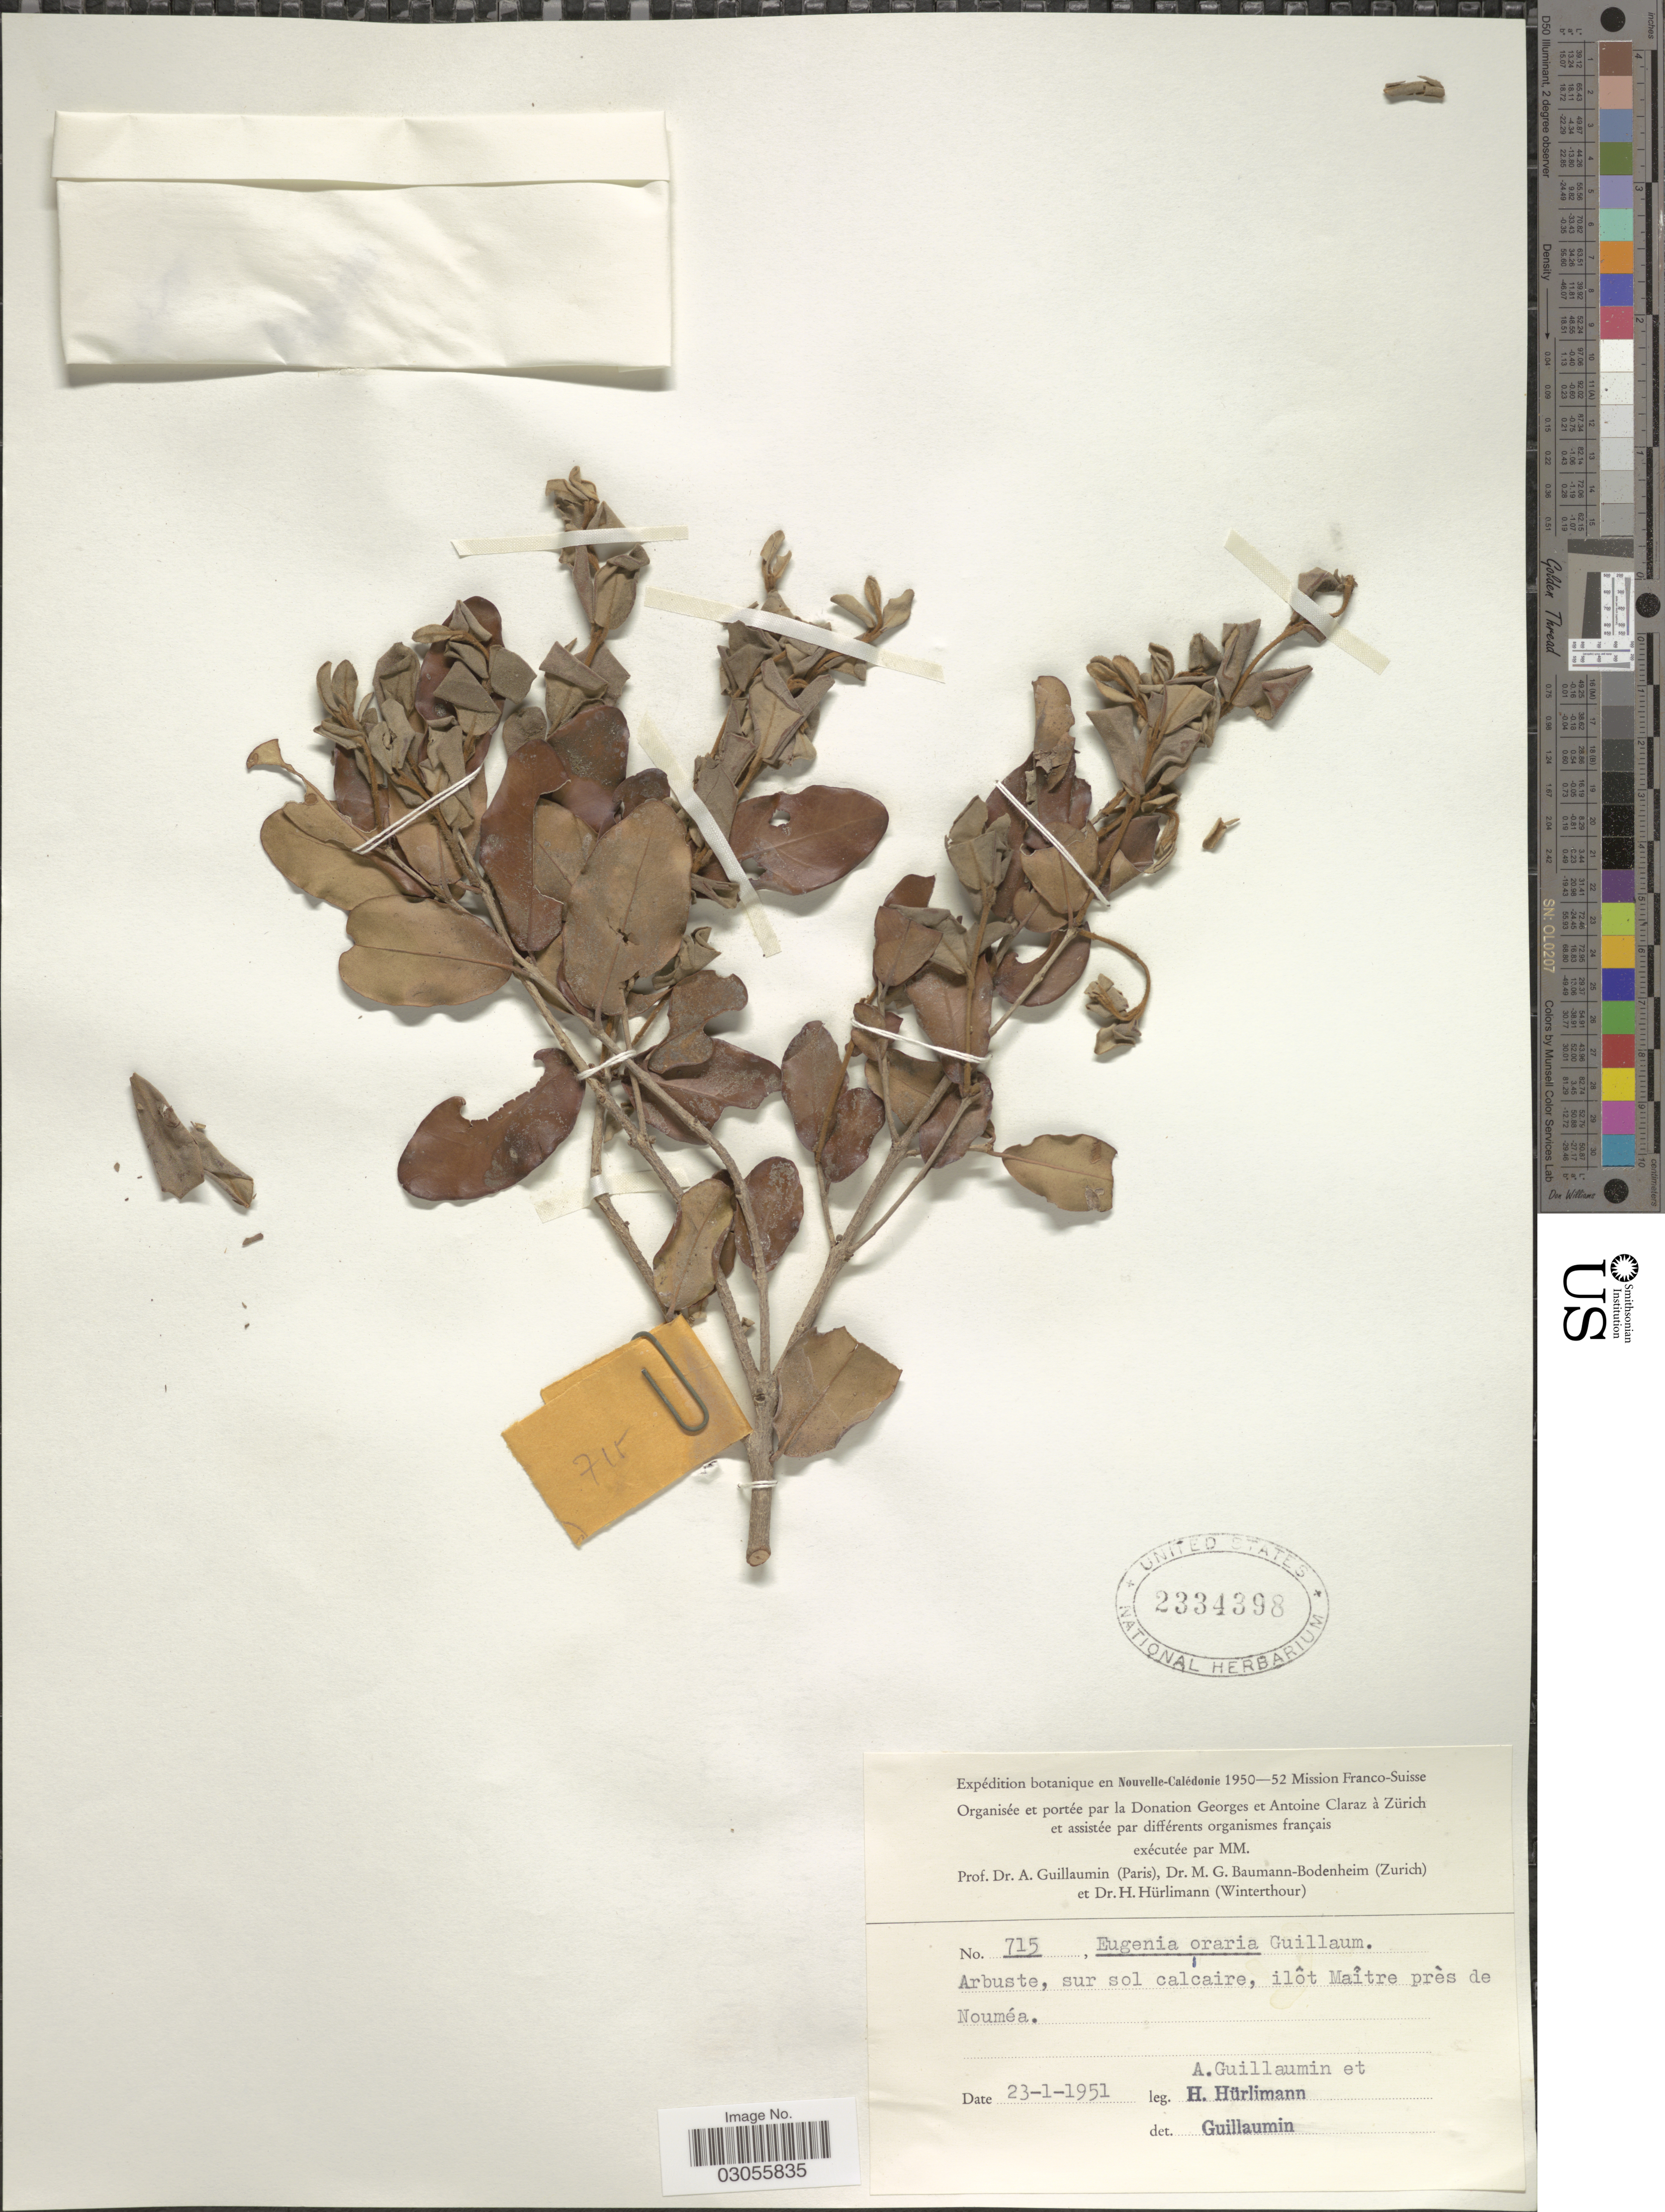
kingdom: Plantae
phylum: Tracheophyta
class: Magnoliopsida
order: Myrtales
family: Myrtaceae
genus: Eugenia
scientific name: Eugenia littoralis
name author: Pancher ex Brongn. & Gris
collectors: A. Guillaumin & H. Hürlimann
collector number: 715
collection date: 1951-01-23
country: New Caledonia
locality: En Nouvelle-Calédonie. Ilôt Maître près de Nouméa.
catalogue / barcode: US 2334398